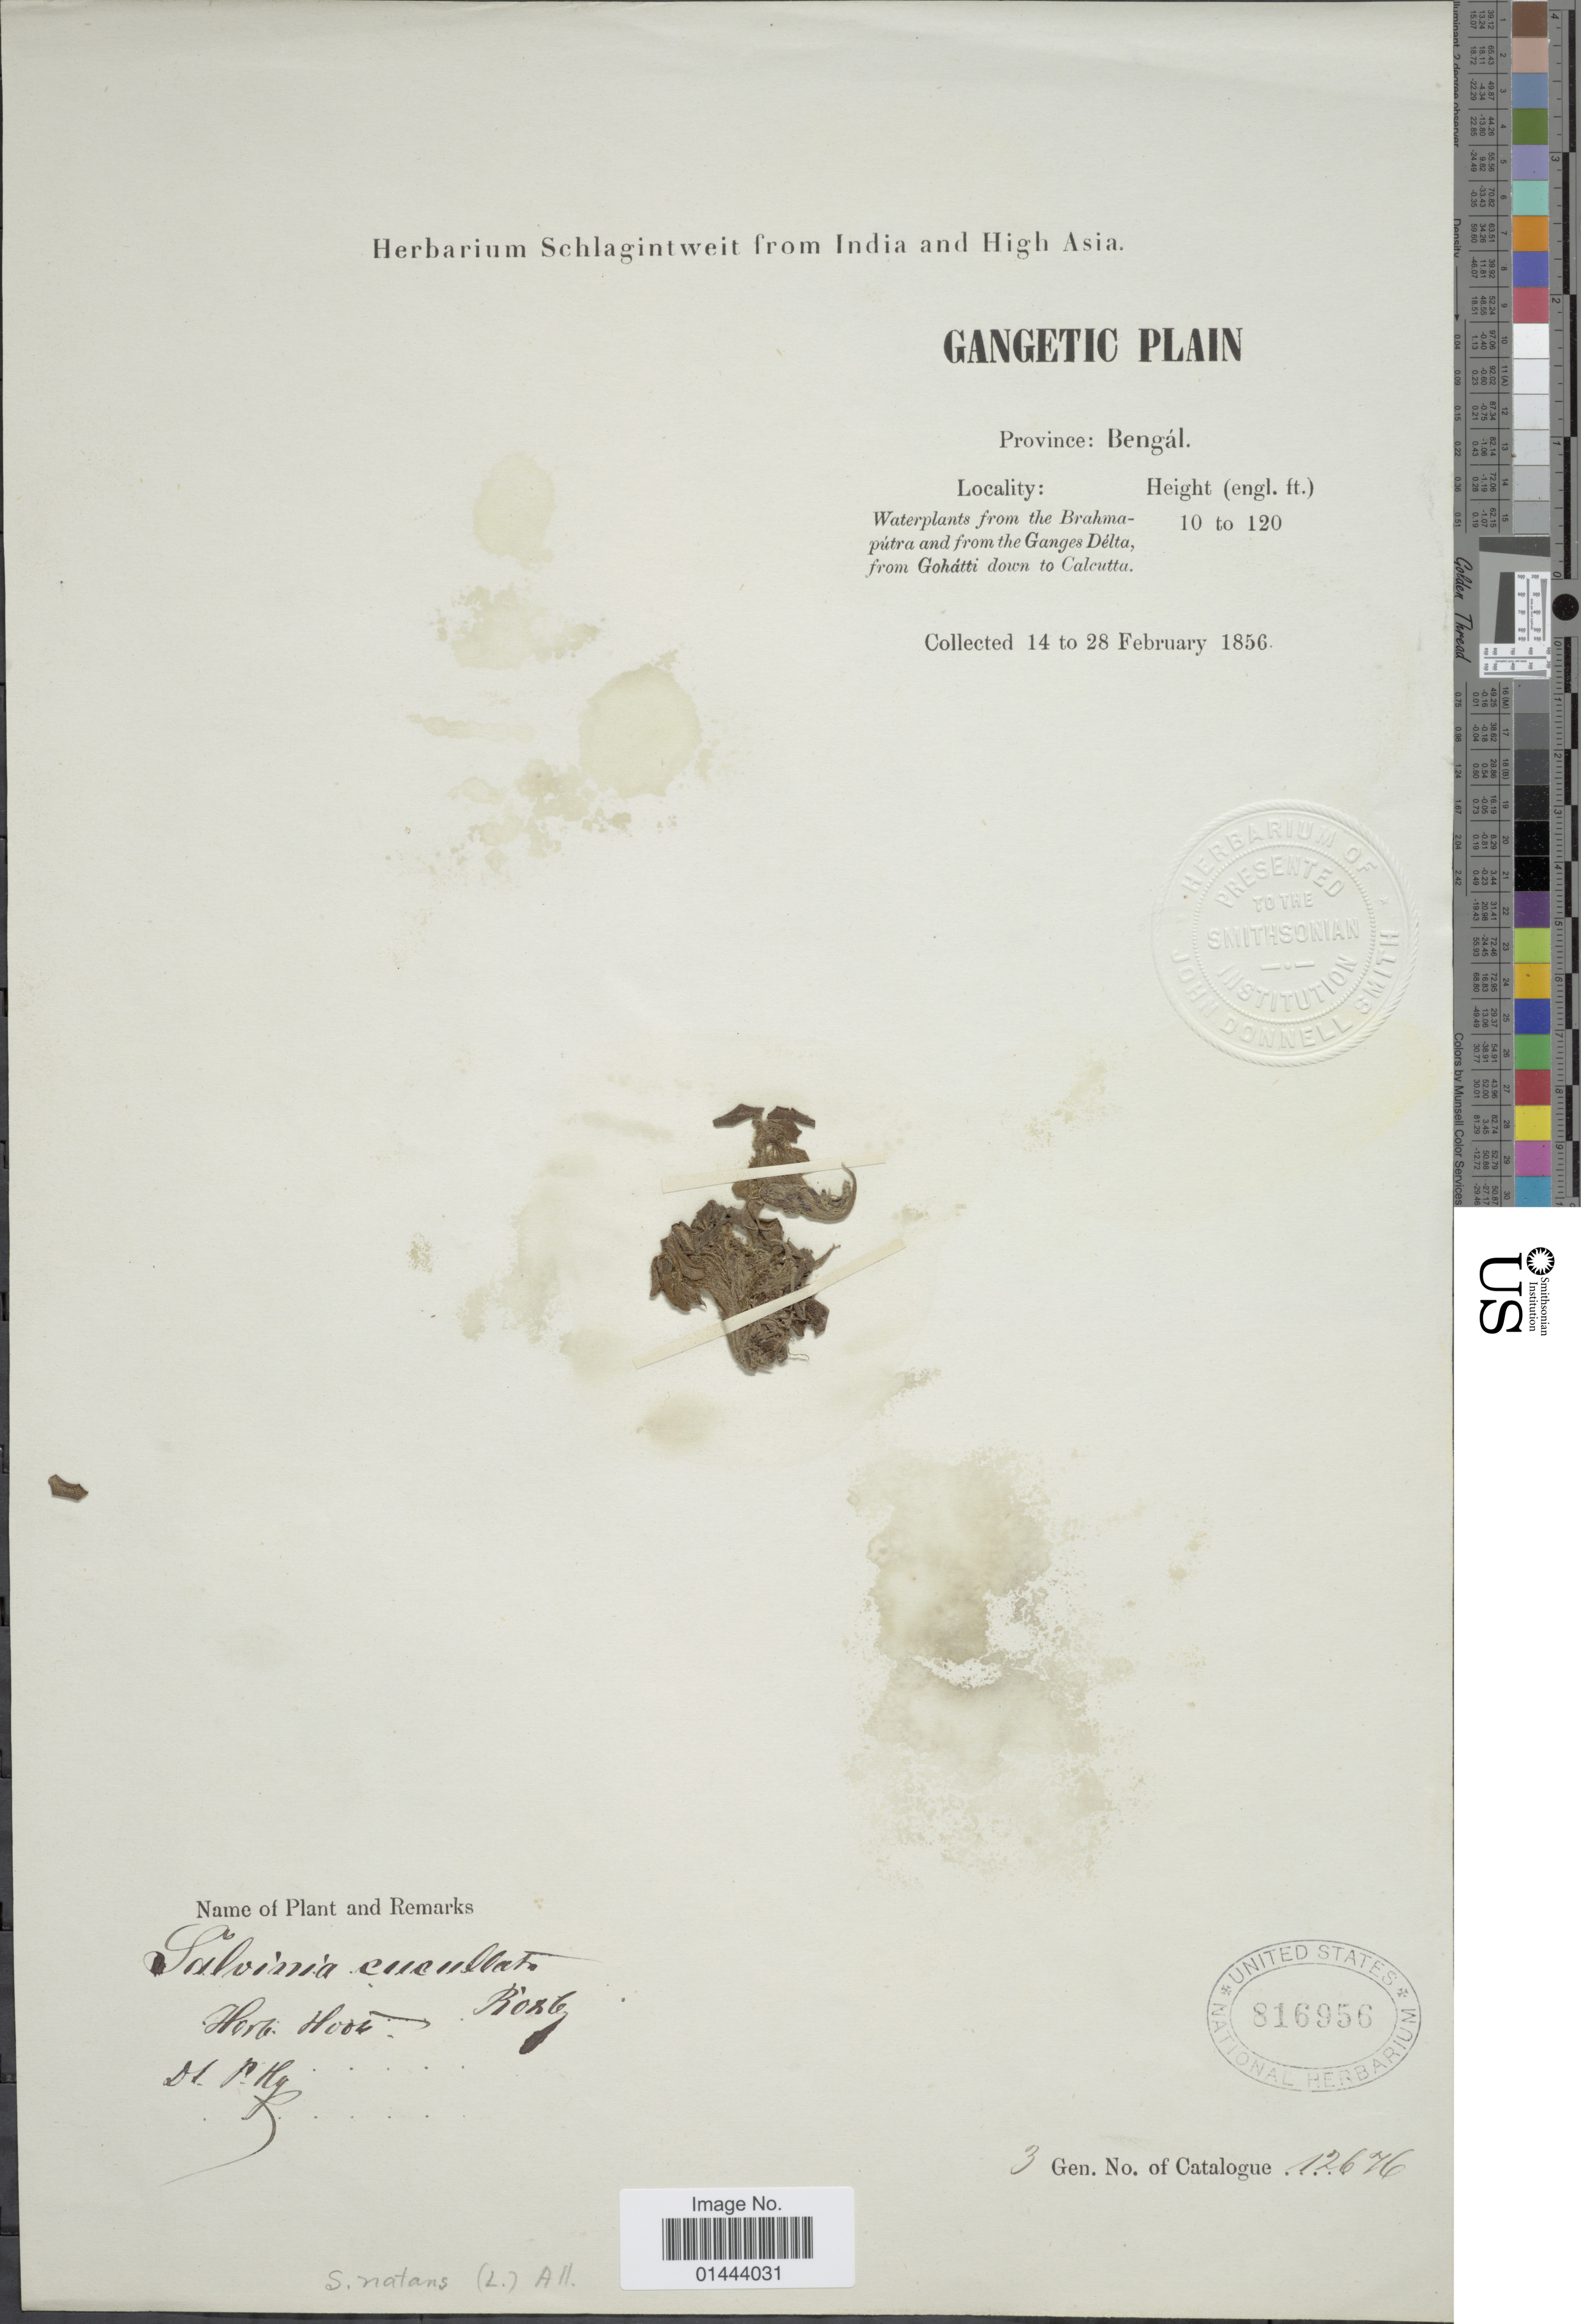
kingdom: Plantae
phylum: Tracheophyta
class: Polypodiopsida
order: Salviniales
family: Salviniaceae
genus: Salvinia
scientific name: Salvinia natans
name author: (L.) All.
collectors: ex herb. Schlagintweit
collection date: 1856-02-14/1856-02-28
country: India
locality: Province: Bengál, Brahmapútra and from de Ganges Délta, from Gohátto down to Calcutta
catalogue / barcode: US 816956